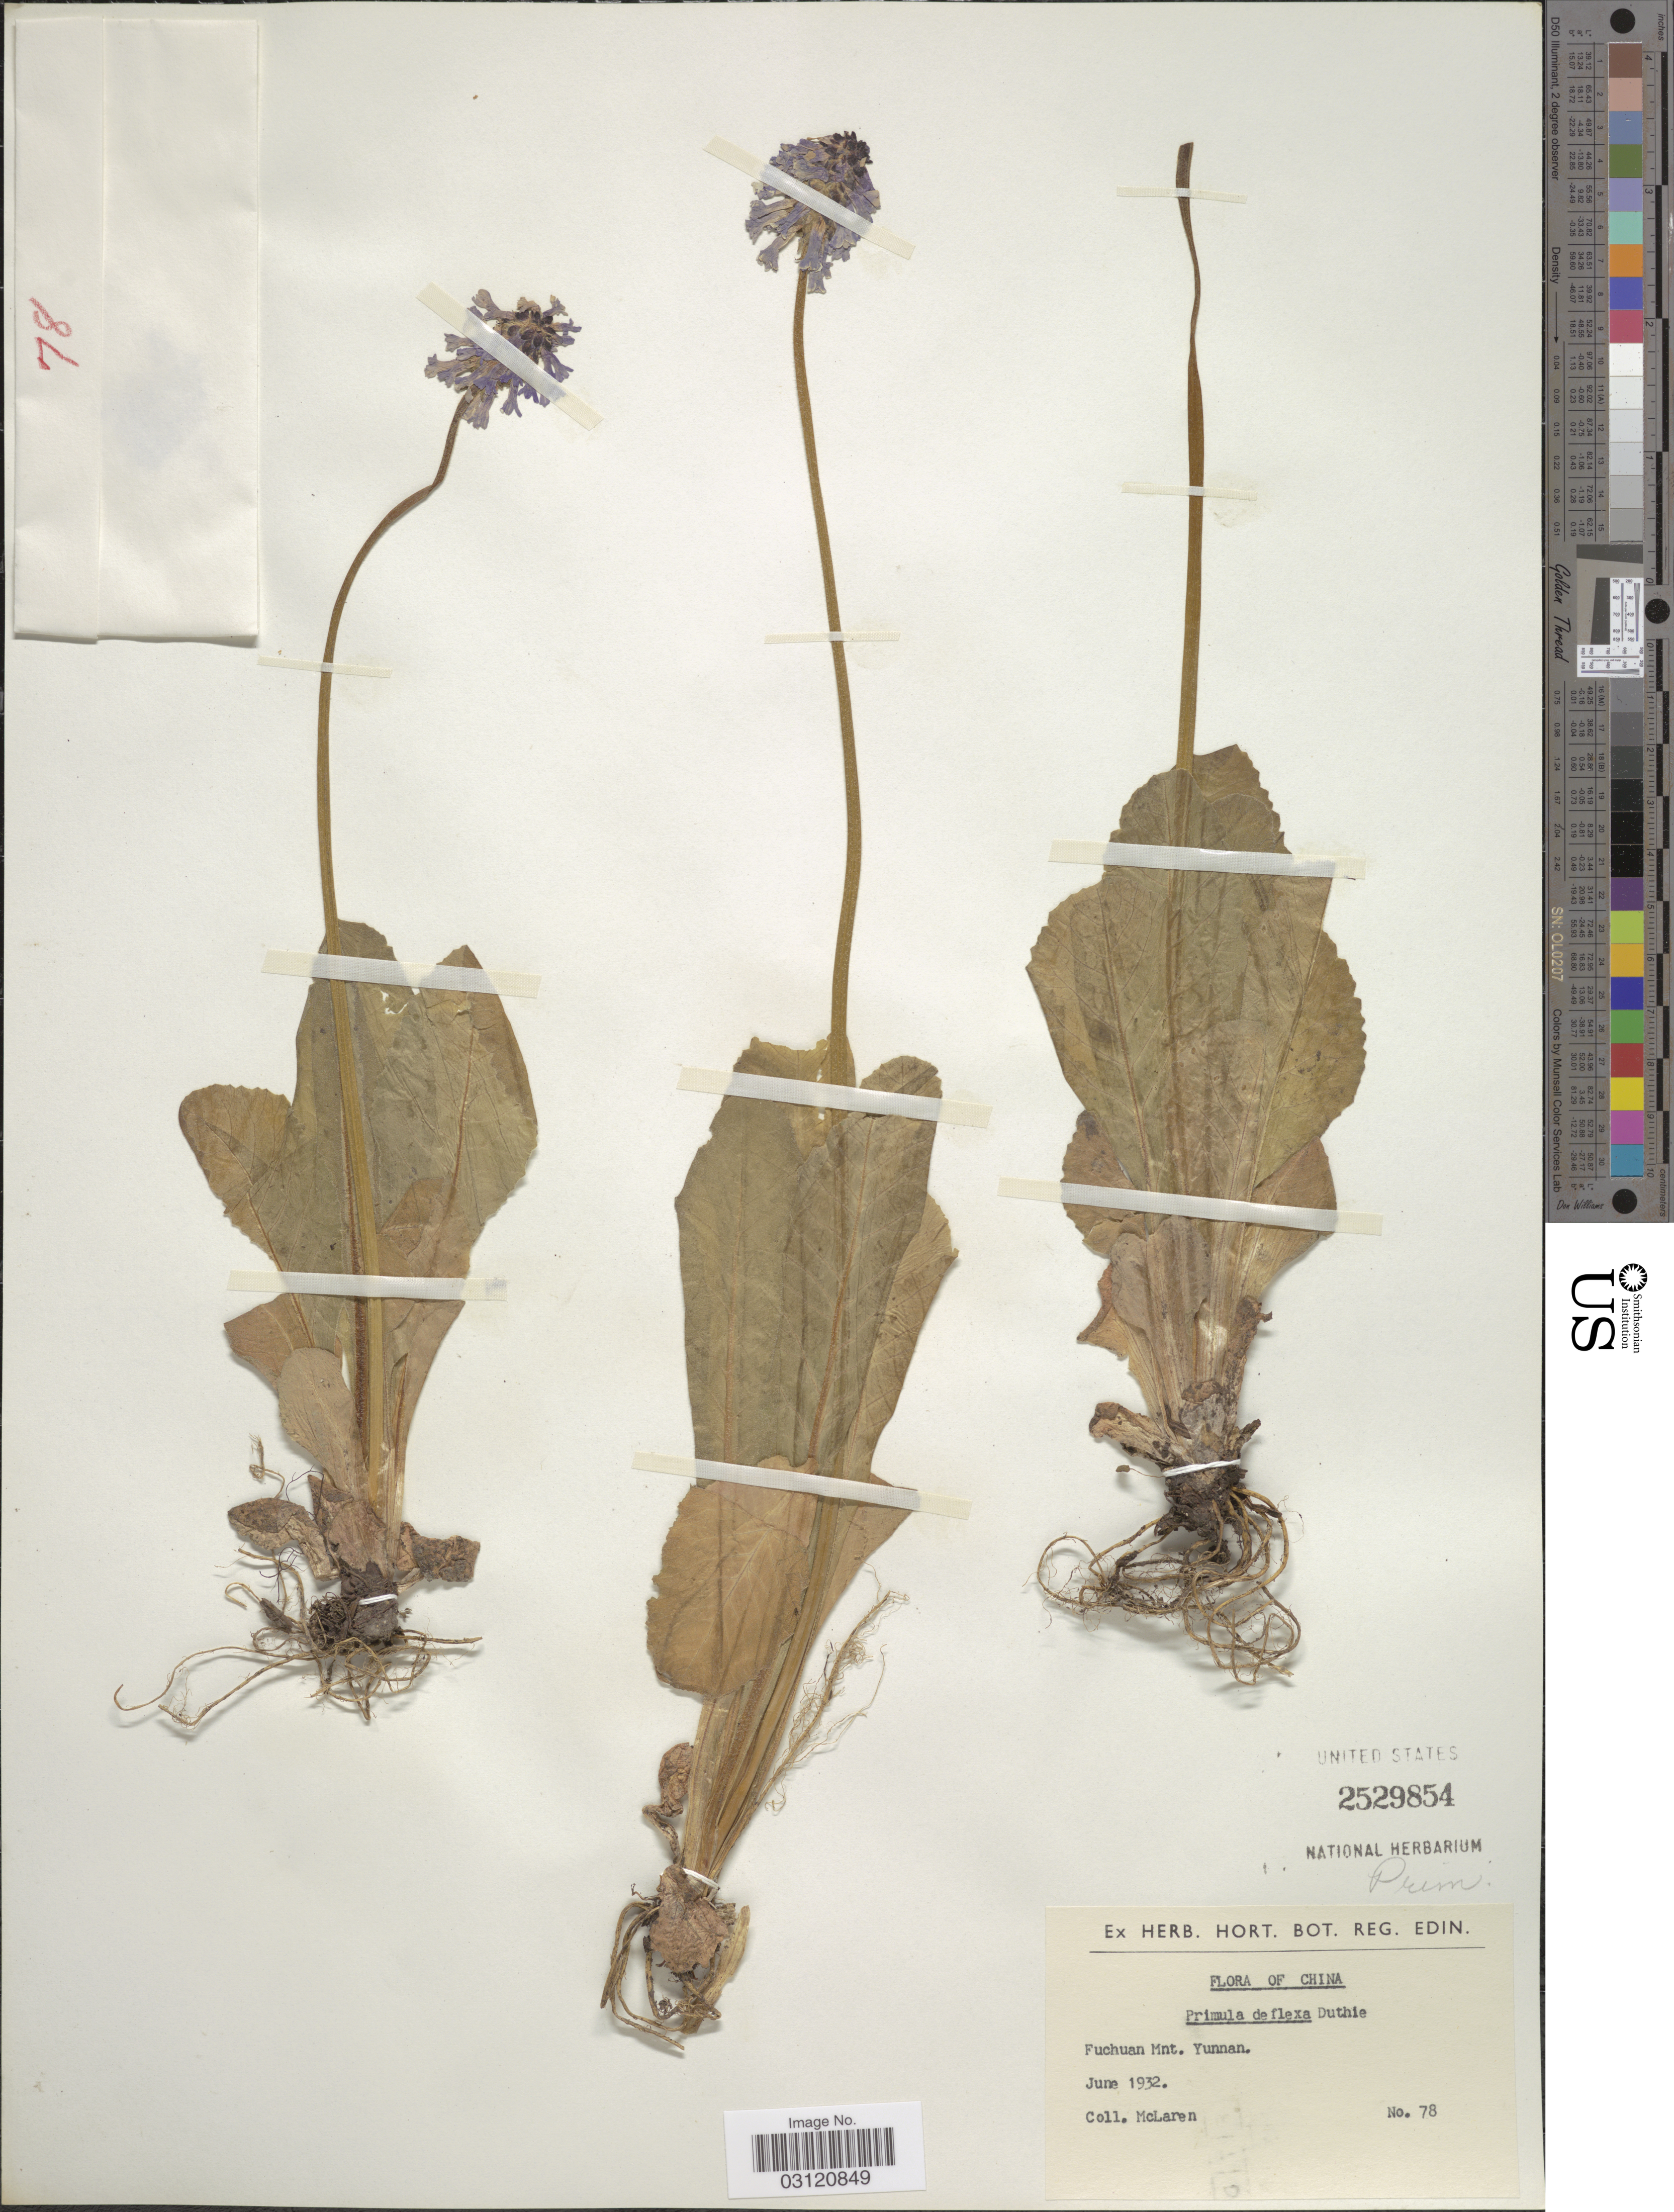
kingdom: Plantae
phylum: Tracheophyta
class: Magnoliopsida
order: Ericales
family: Primulaceae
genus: Primula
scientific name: Primula deflexa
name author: Duthie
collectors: McLaren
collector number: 78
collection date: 1932-06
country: China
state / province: Yunnan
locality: Fuchuan Mnt.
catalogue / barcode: US 2529854